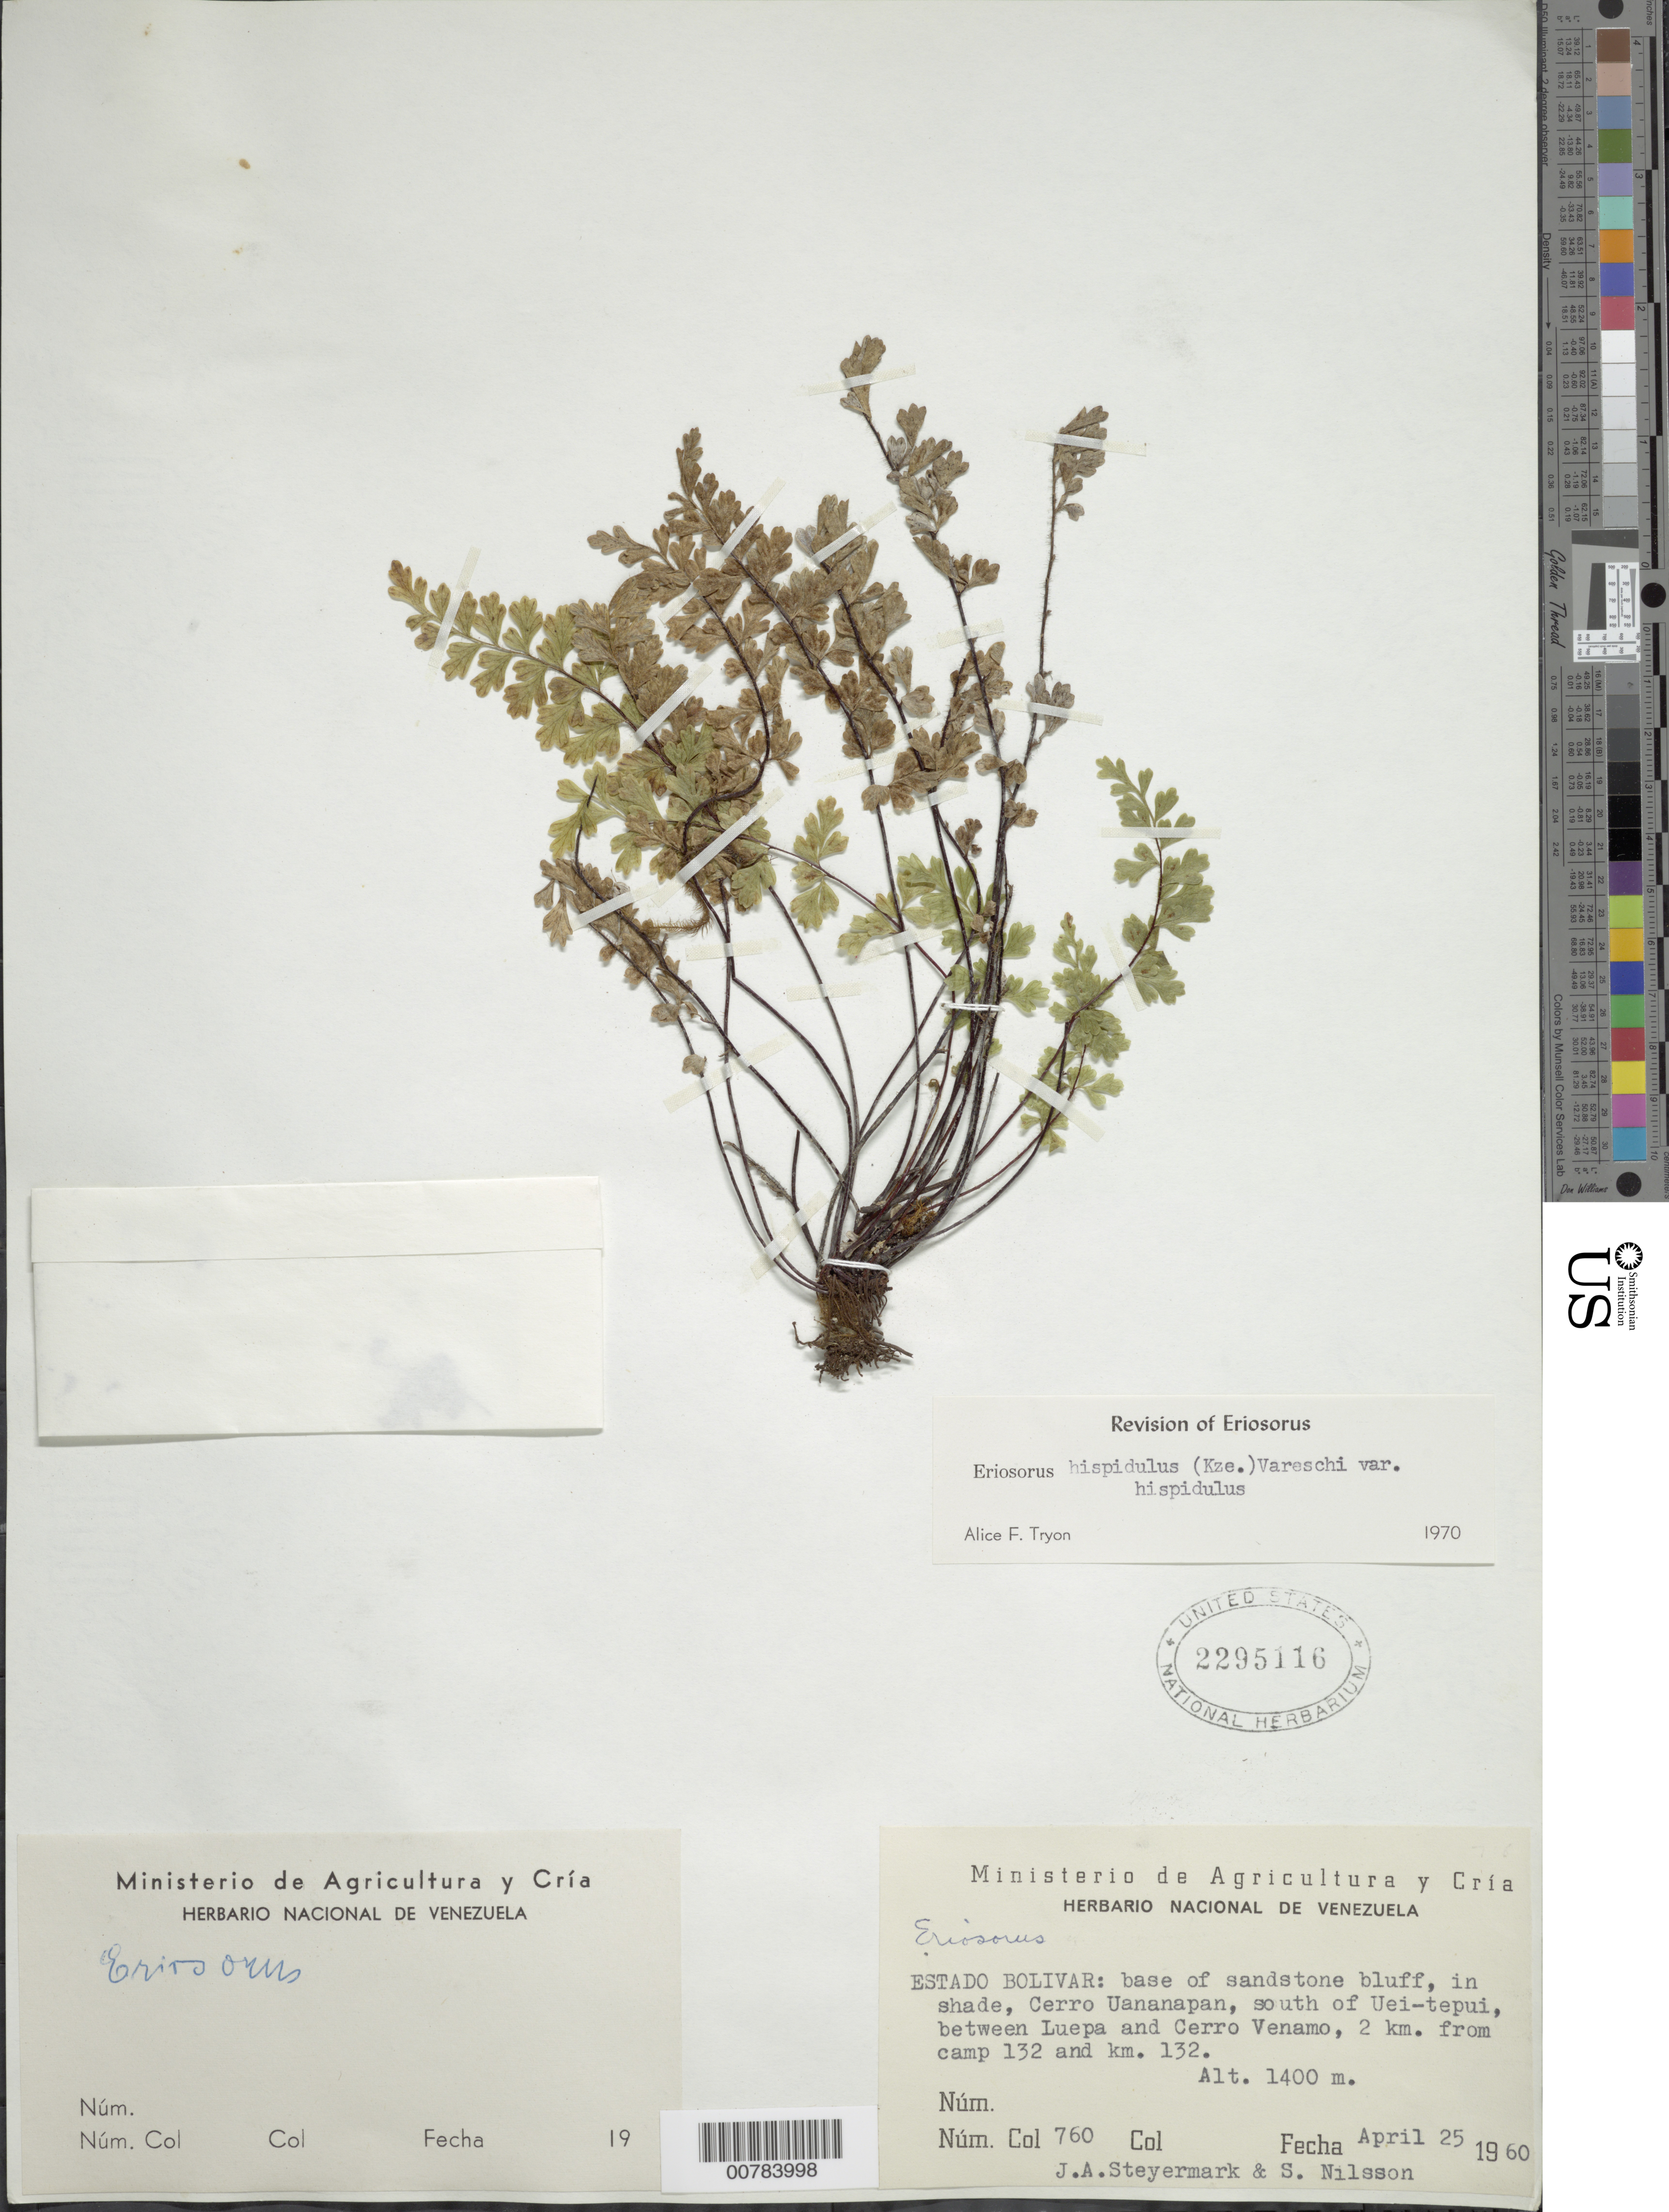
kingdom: Plantae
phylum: Tracheophyta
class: Polypodiopsida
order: Polypodiales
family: Pteridaceae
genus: Jamesonia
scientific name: Jamesonia hispidula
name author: Kunze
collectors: J. Steyermark & S. Nilsson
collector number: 60 760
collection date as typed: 25-Apr-60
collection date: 1960-04-25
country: Venezuela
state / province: Bolívar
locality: Cerro Uananapán, S of Uei-tepuí, kms. from campamento 132, between Luepa and Cerro Venamo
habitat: Base of sandstone bluff, in shade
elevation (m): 1400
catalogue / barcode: US 2295116